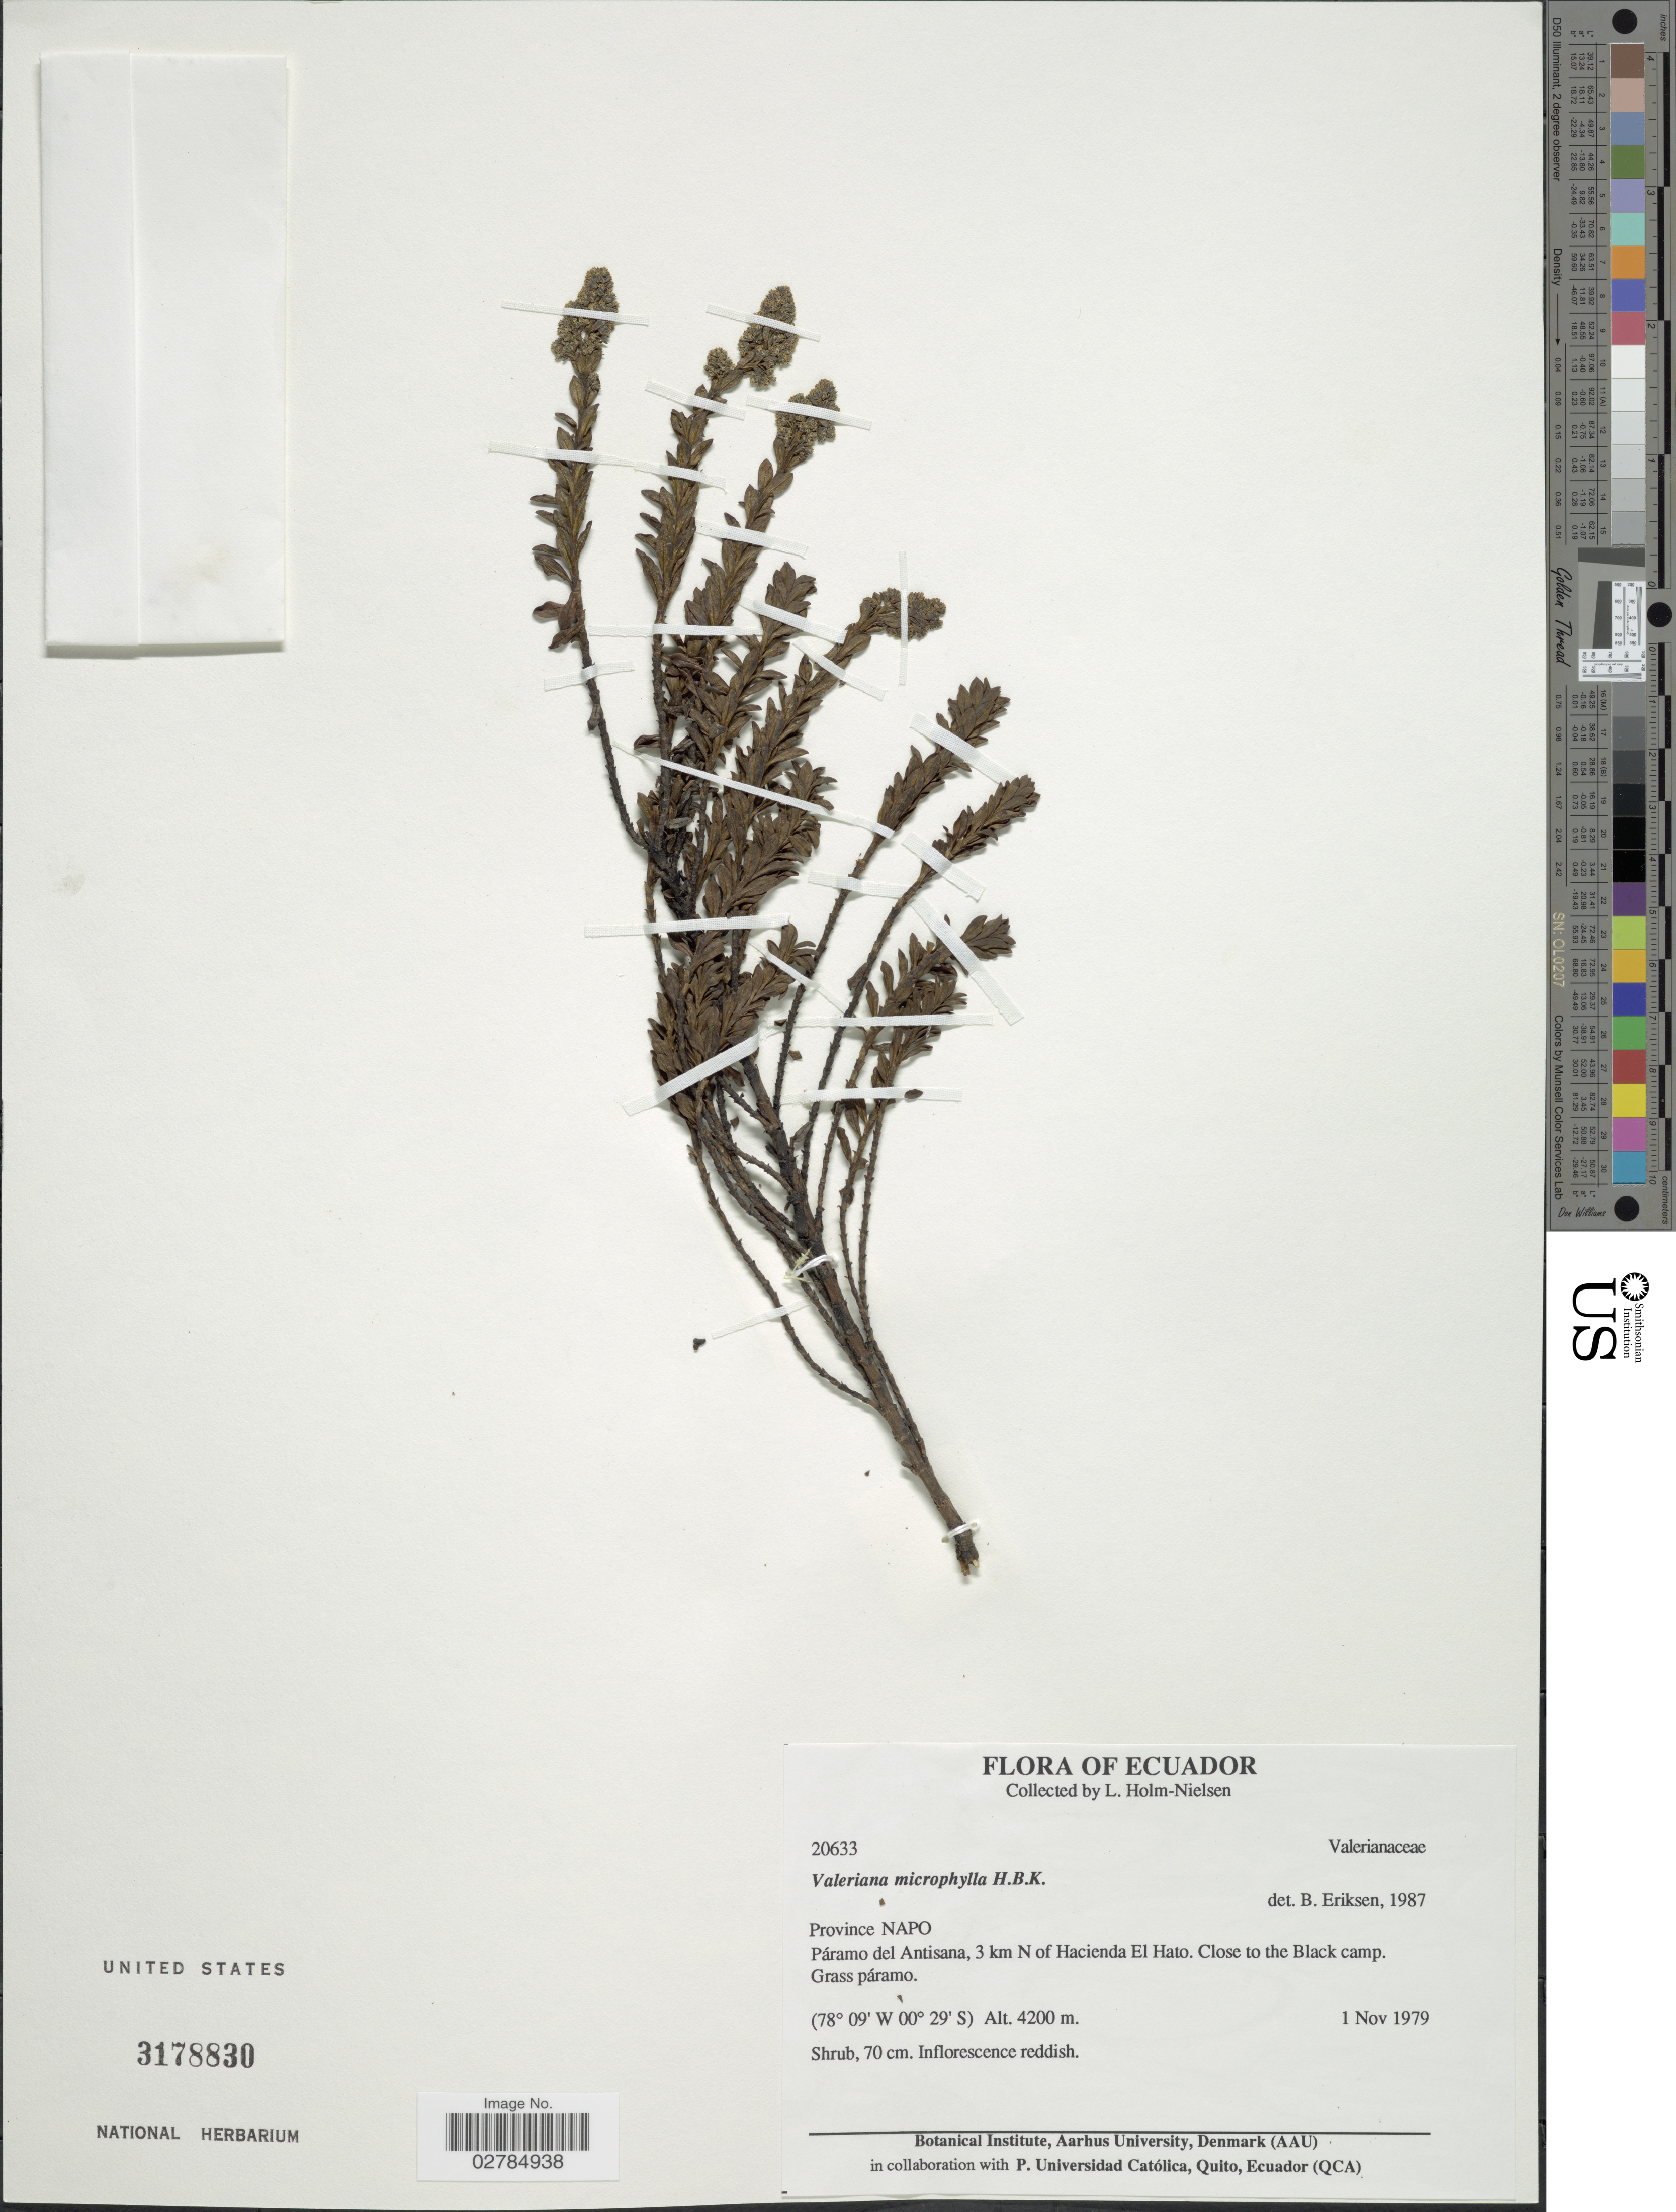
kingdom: Plantae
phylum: Tracheophyta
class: Magnoliopsida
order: Dipsacales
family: Caprifoliaceae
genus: Valeriana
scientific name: Valeriana microphylla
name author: Kunth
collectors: L. Holm-Nielsen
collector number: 20633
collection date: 1979-11-01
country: Ecuador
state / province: Napo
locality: Páramo del Antisana, 3 km N of Hacienda El Hato. Close to the Back camp.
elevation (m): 4200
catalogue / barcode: US 3178830